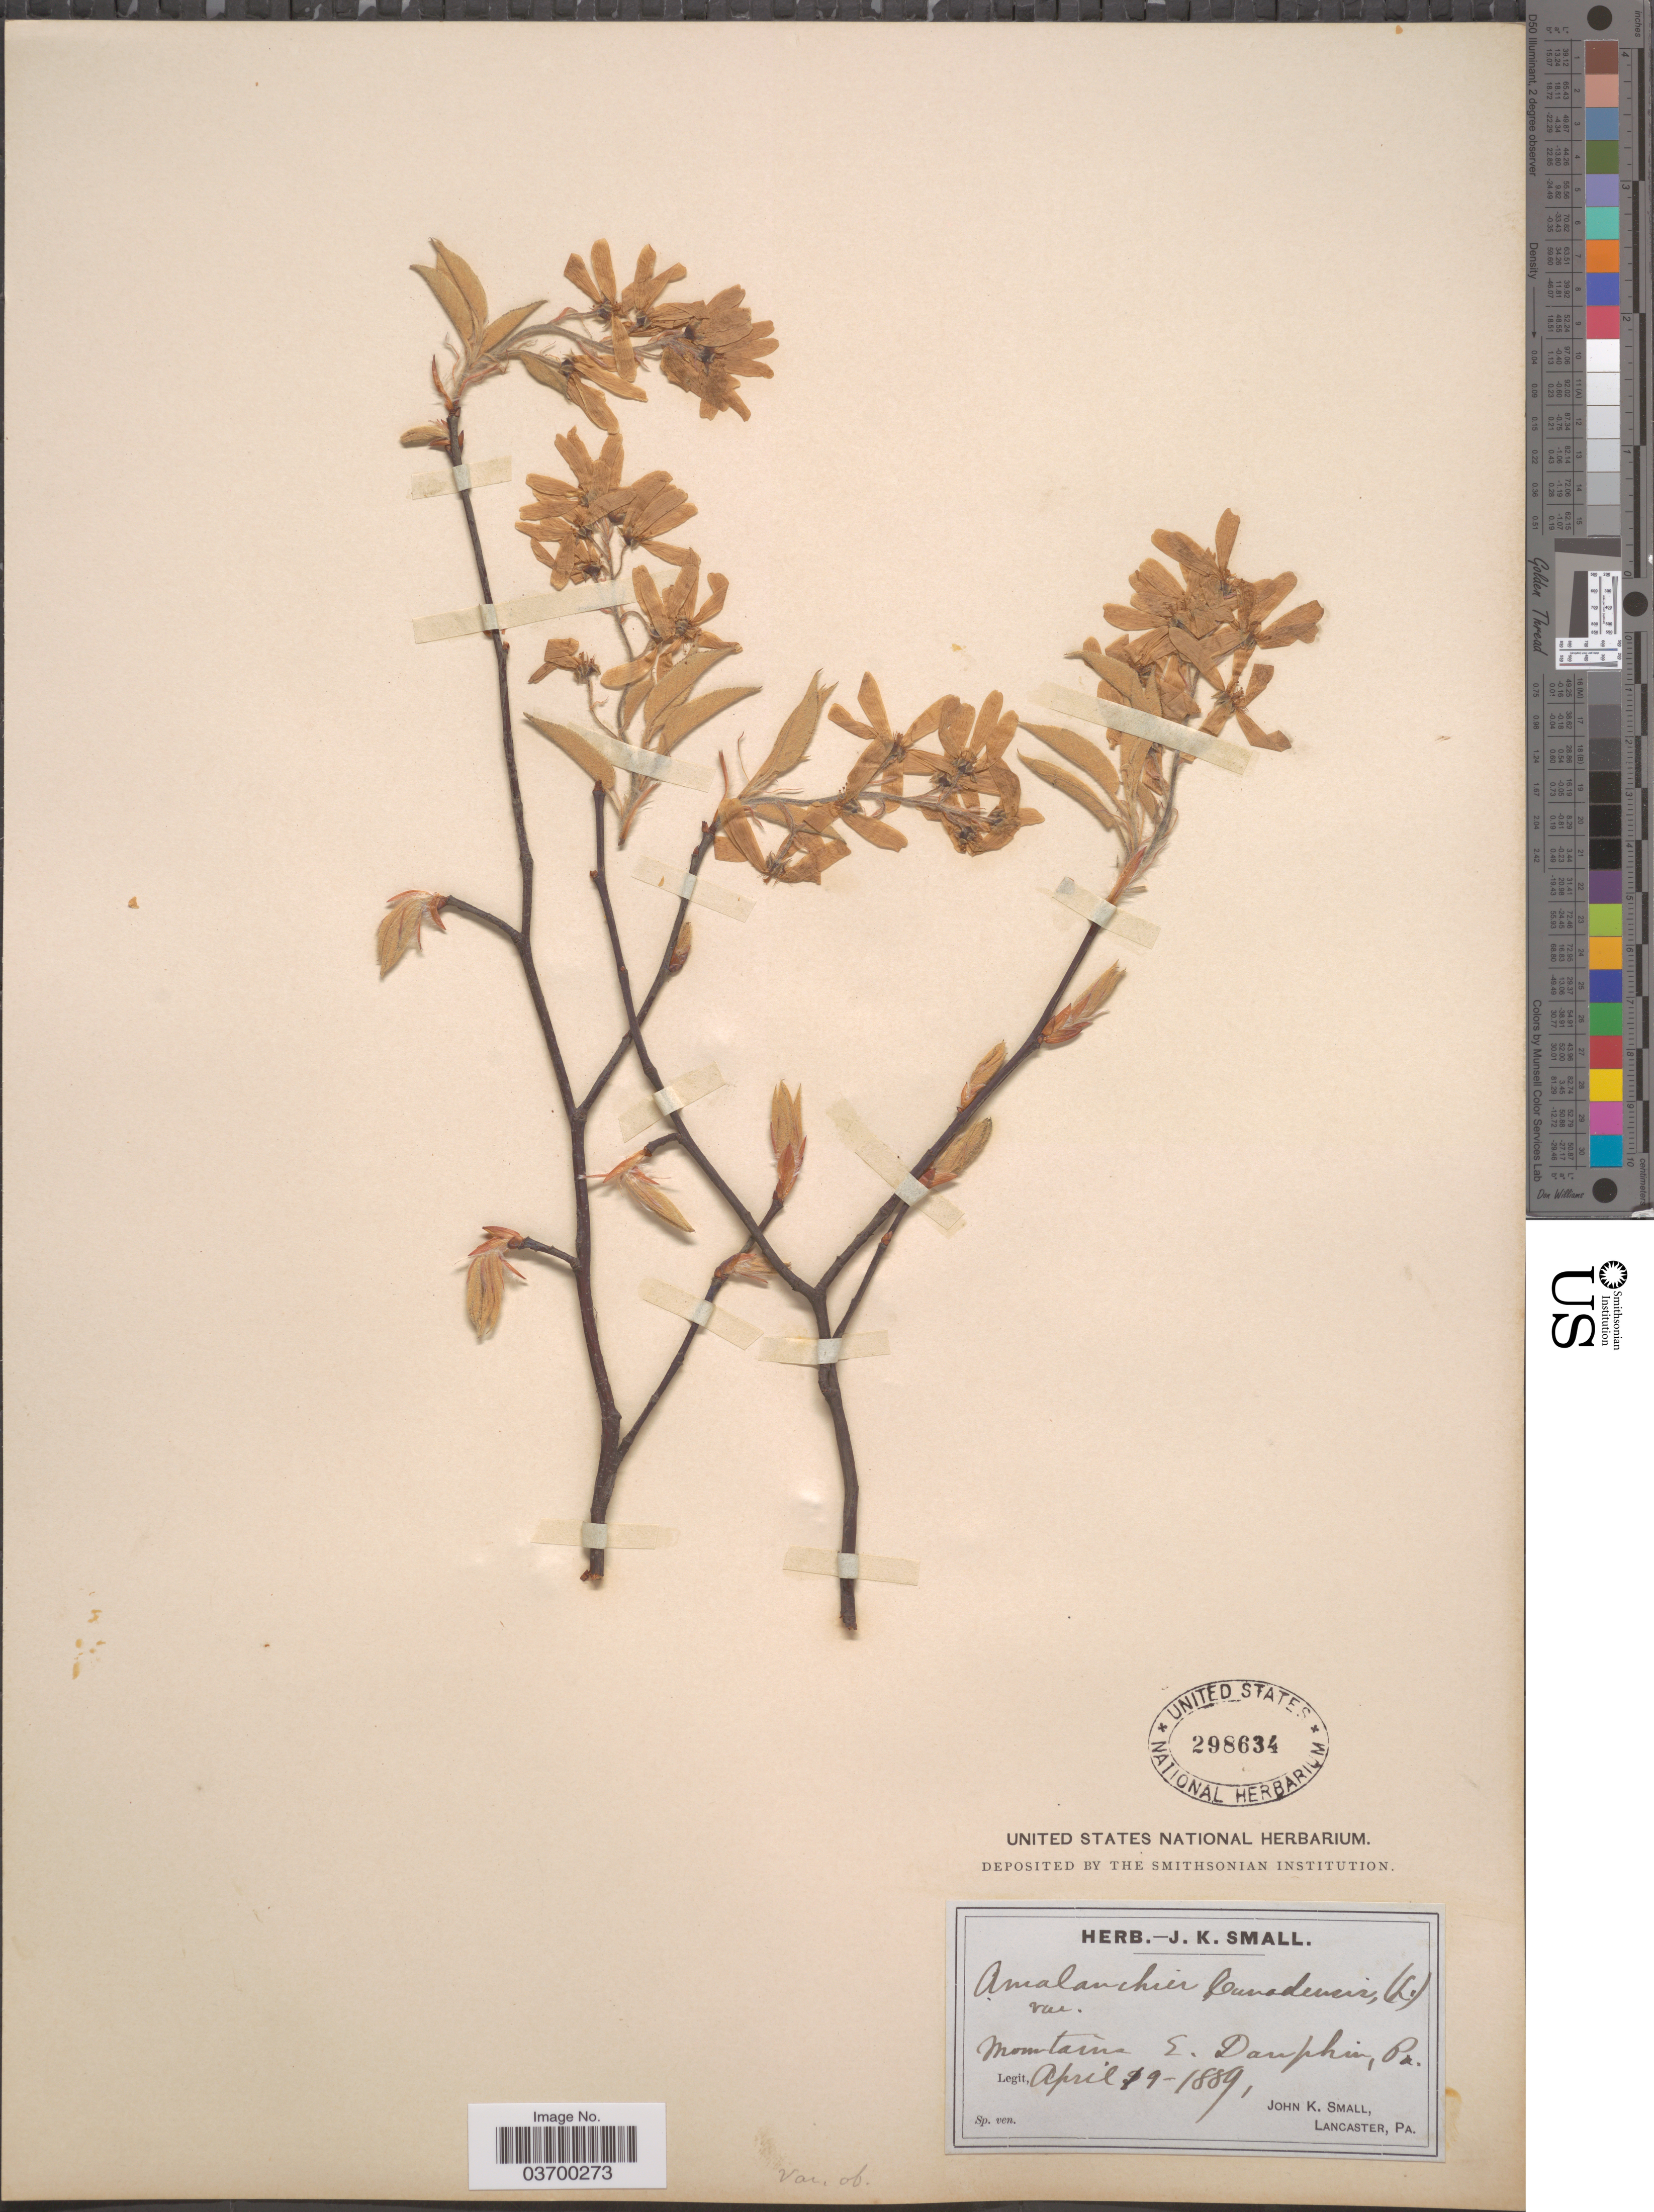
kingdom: Plantae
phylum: Tracheophyta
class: Magnoliopsida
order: Rosales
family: Rosaceae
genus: Amelanchier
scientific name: Amelanchier botryapium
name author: DC.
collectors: J. K. Small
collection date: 1889-04-19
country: United States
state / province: Pennsylvania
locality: Mountains E. Dauphin.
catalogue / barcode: US 298634